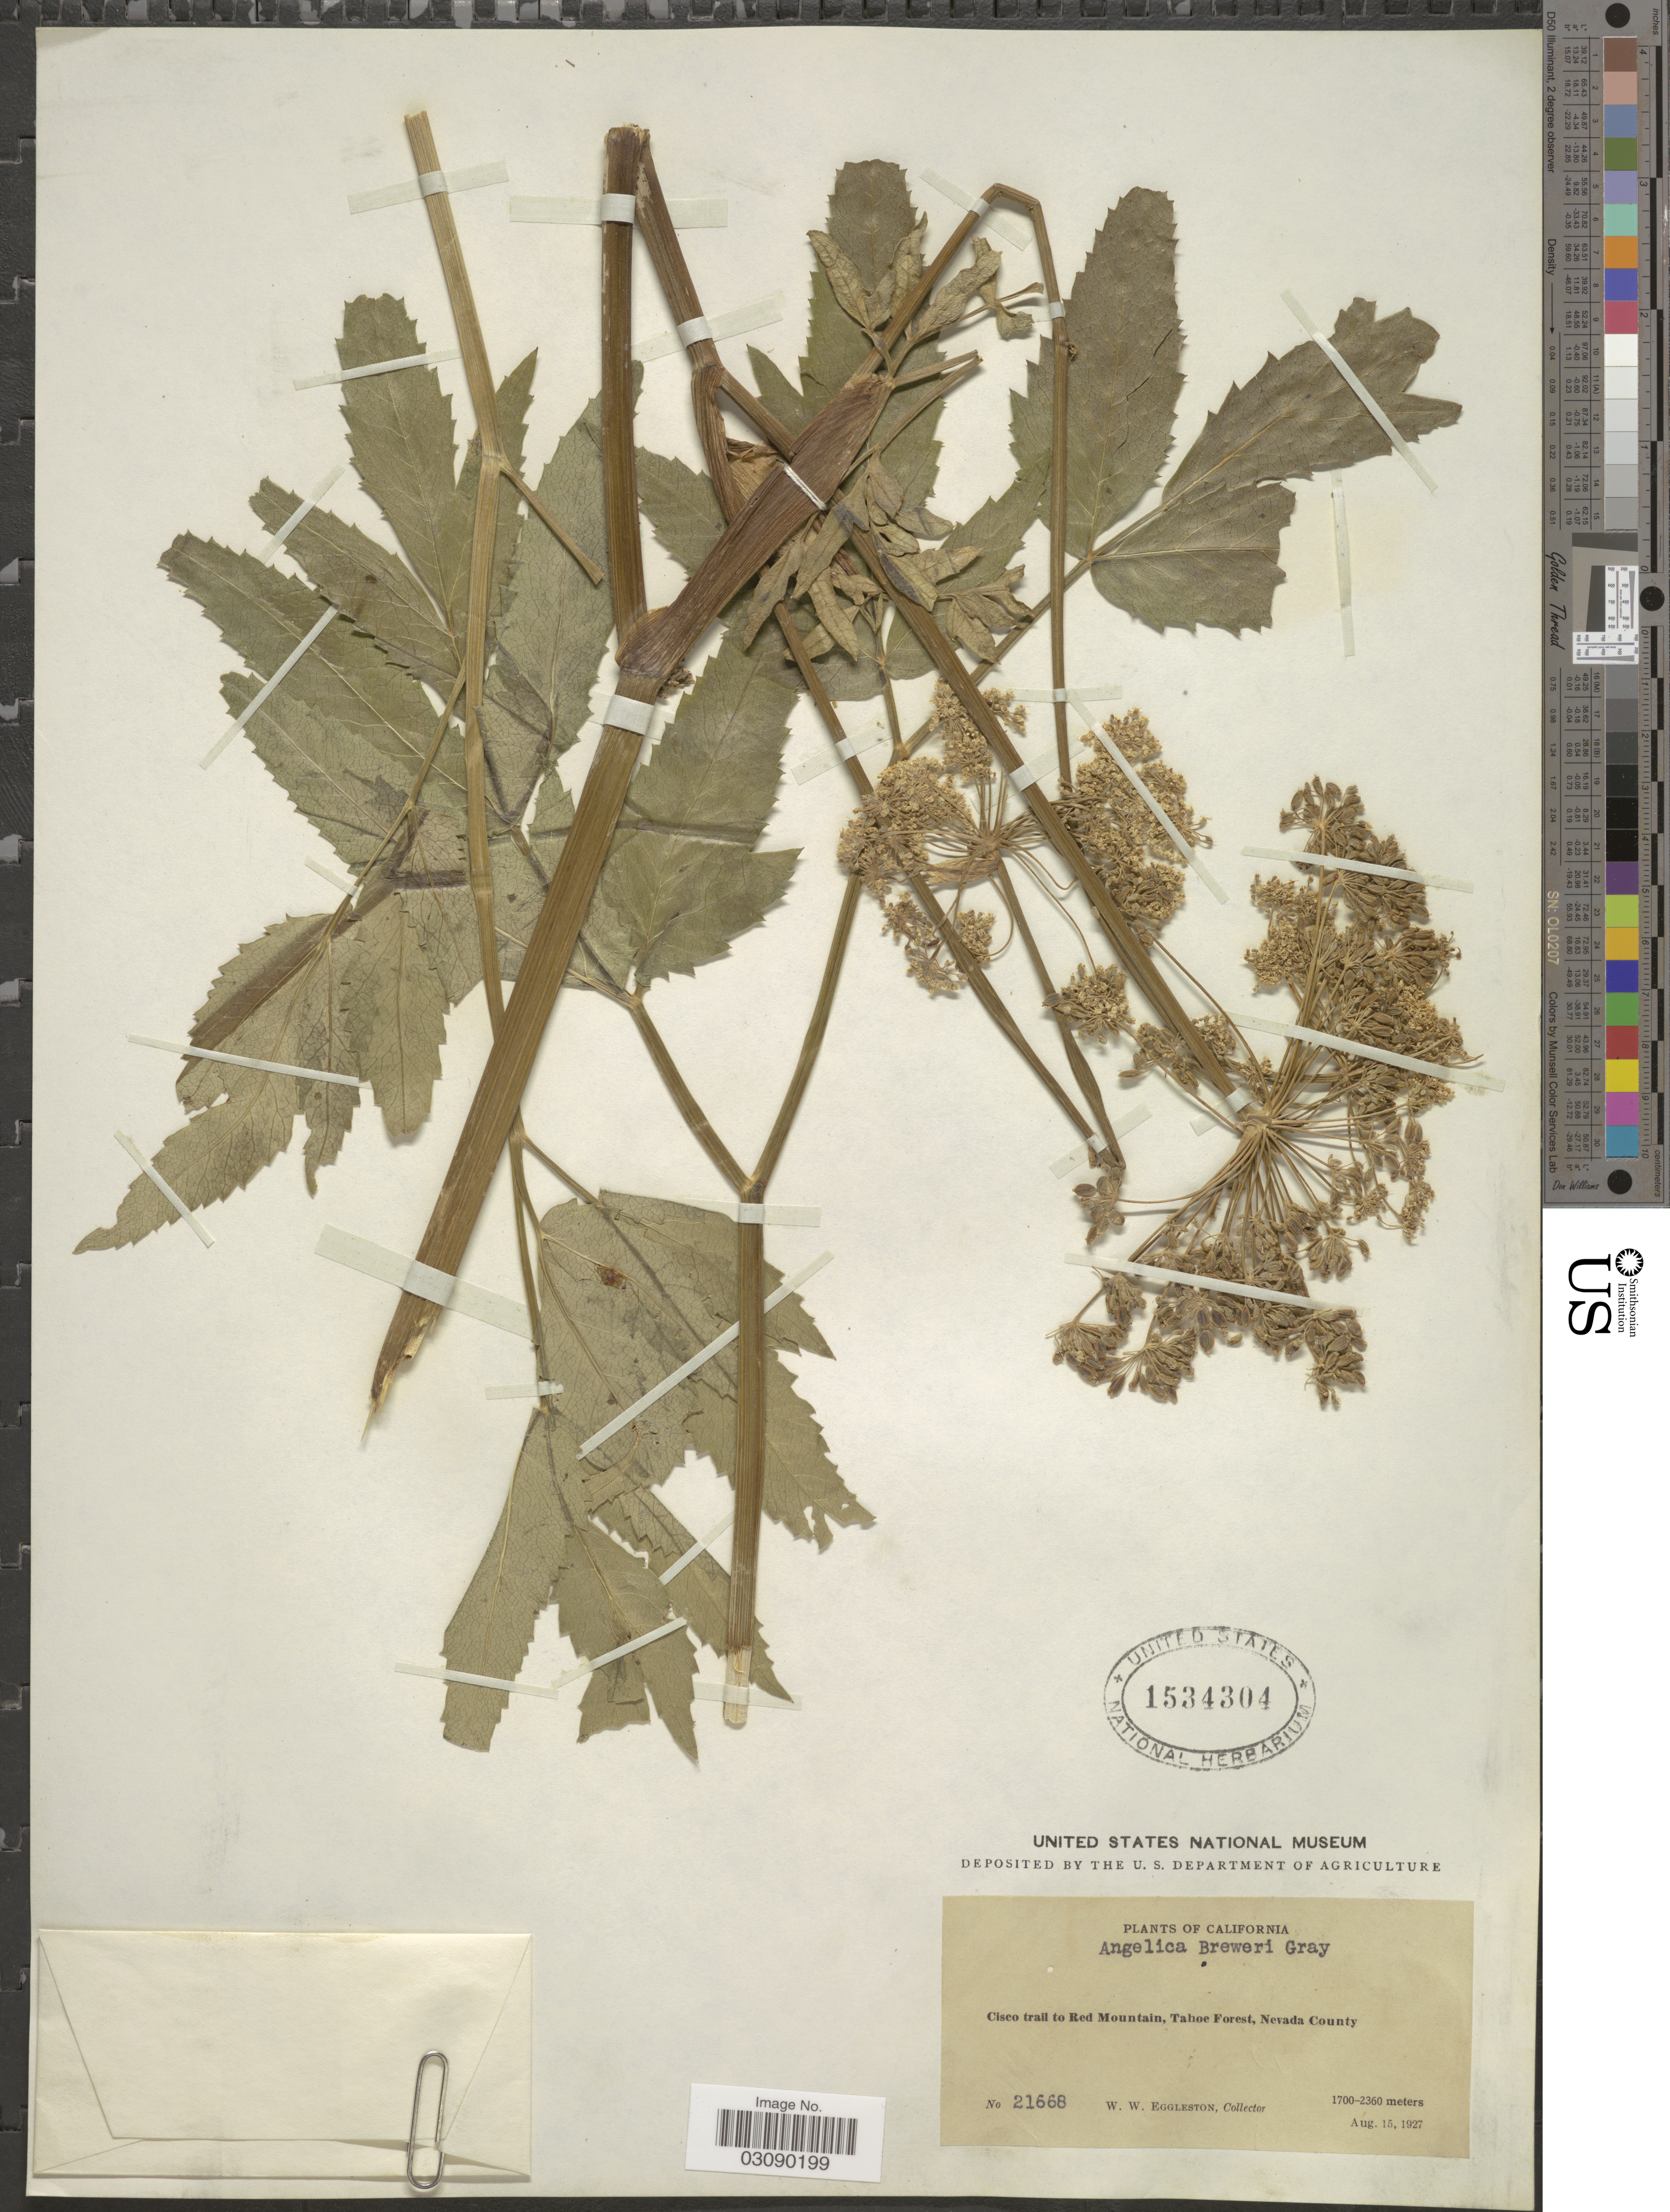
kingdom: Plantae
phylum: Tracheophyta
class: Magnoliopsida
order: Apiales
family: Apiaceae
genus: Angelica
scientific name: Angelica breweri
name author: A. Gray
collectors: W. W. Eggleston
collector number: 21668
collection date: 1927-08-15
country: United States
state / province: California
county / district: Nevada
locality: Cisco trail to Red Mountain, Tahoe Forest, Nevada County.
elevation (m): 1700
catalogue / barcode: US 1534304